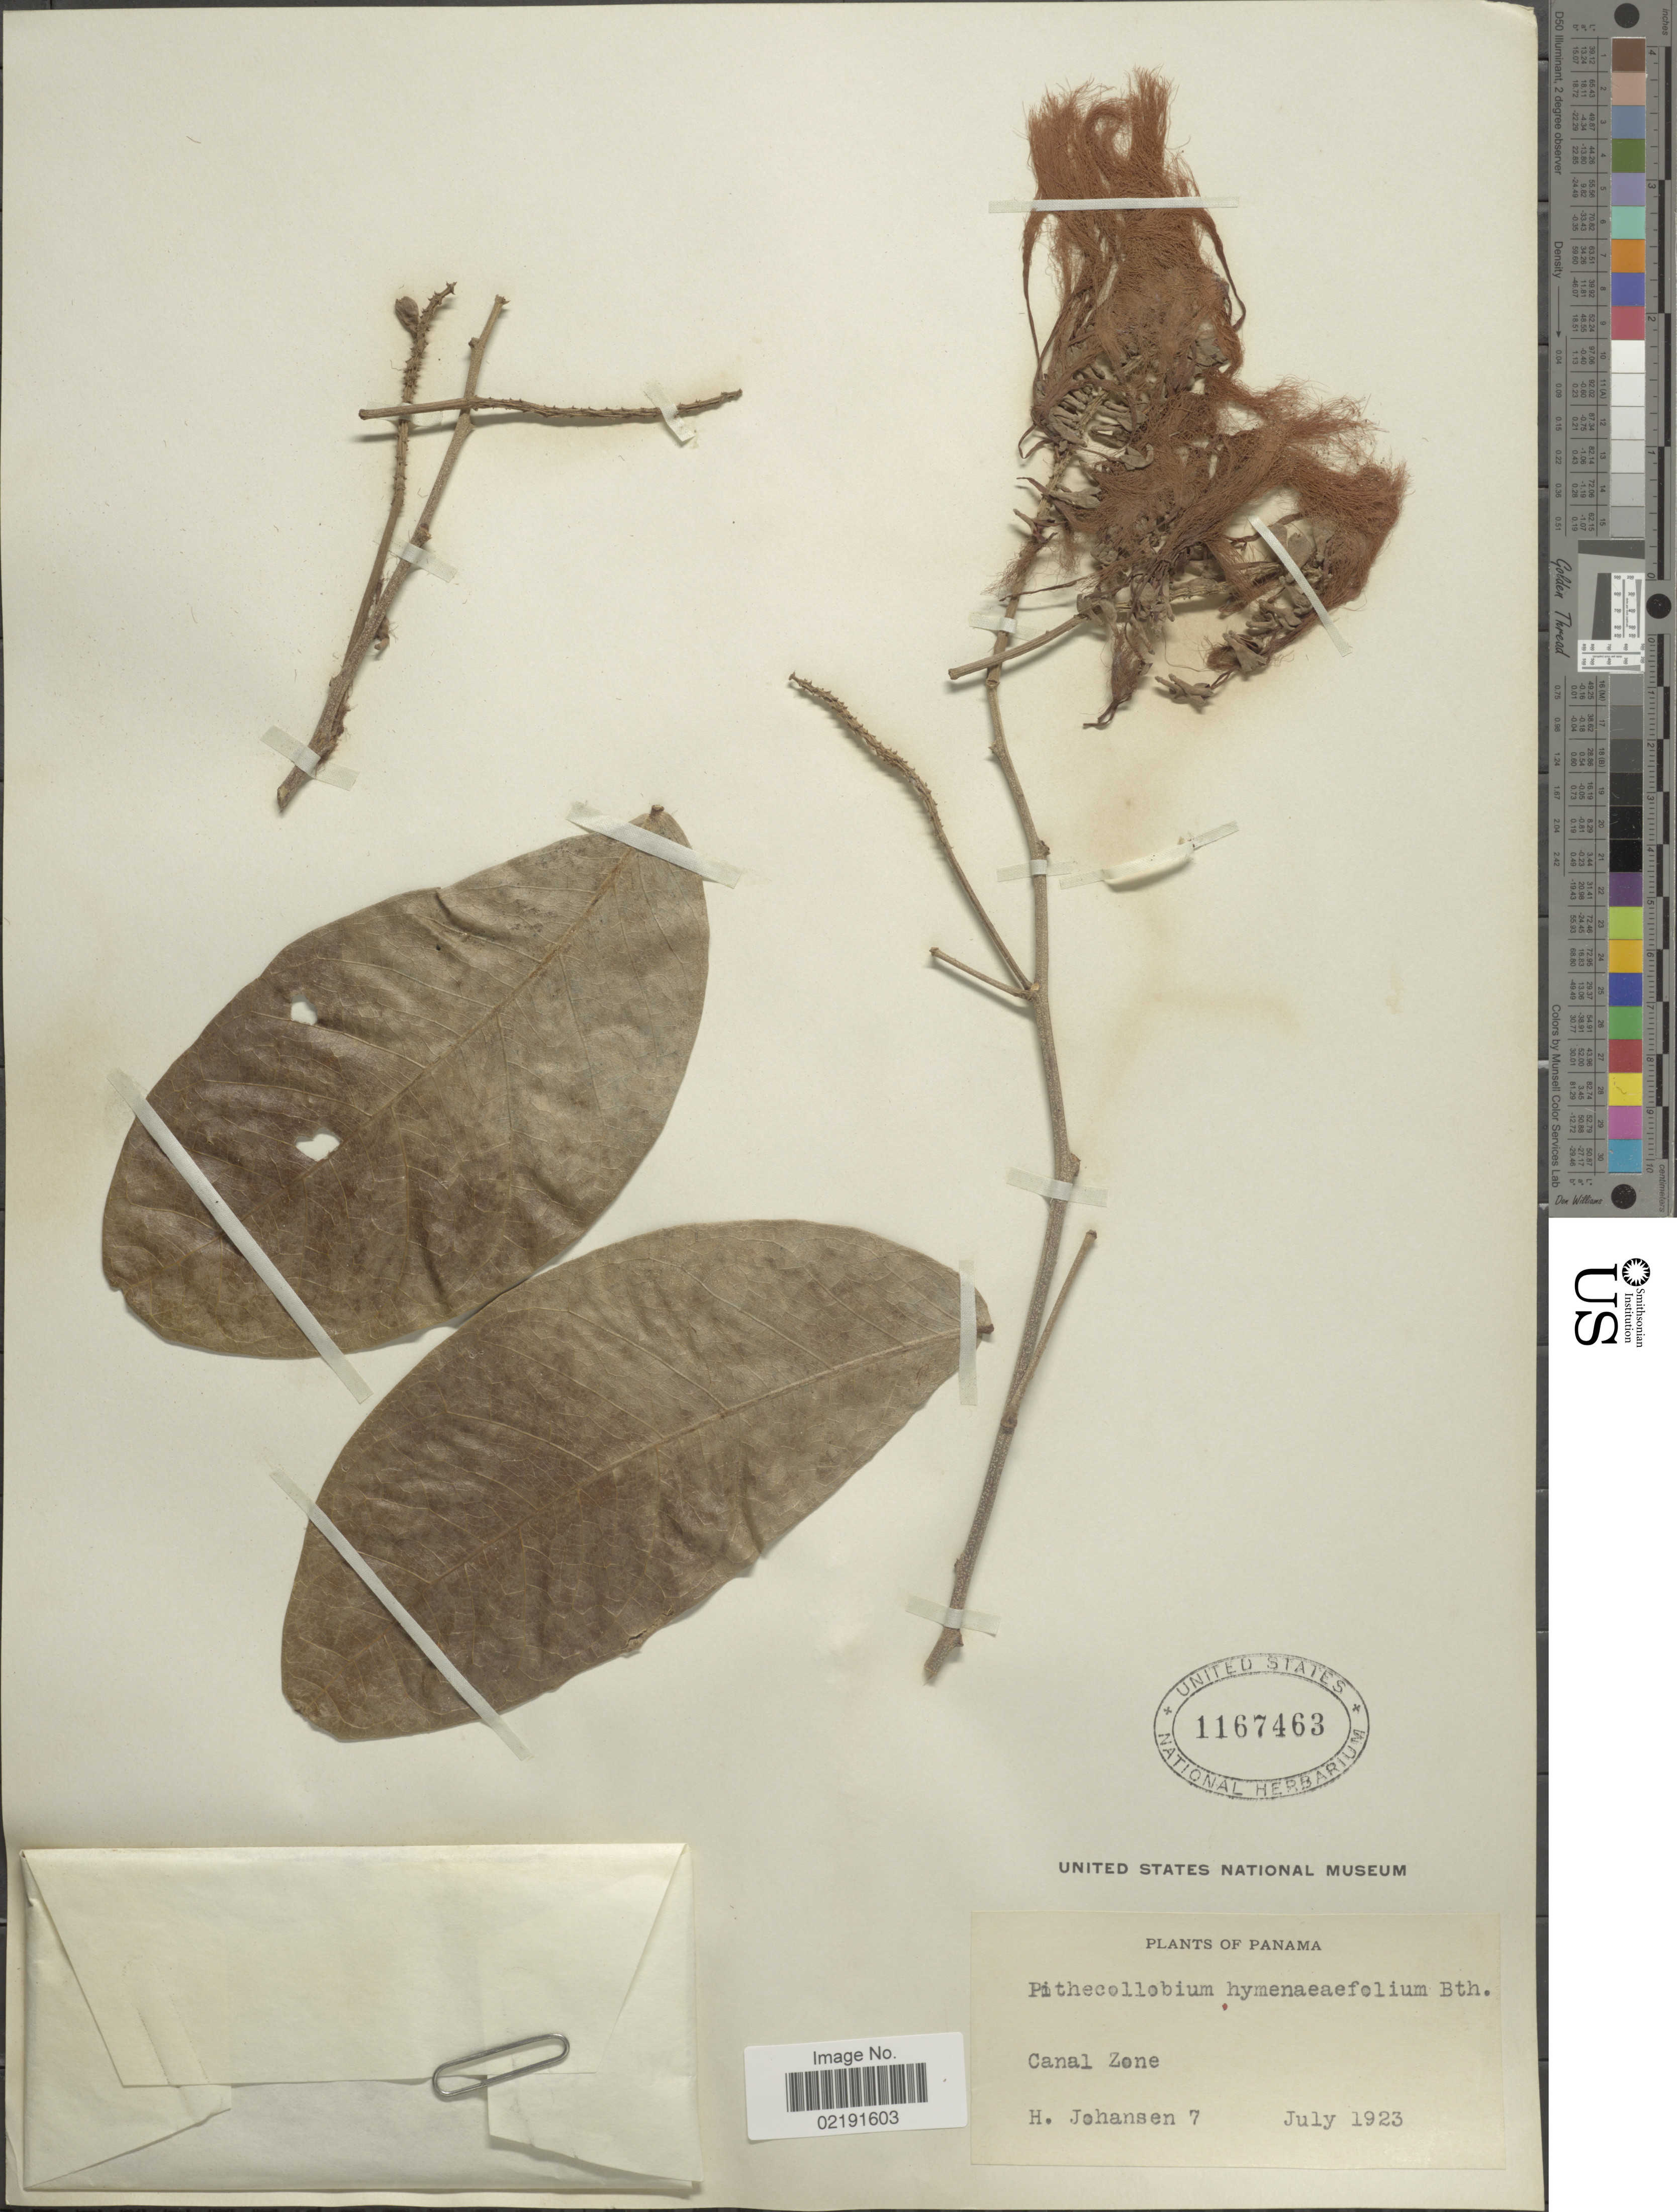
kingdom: Plantae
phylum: Tracheophyta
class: Magnoliopsida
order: Fabales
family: Fabaceae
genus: Pithecellobium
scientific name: Pithecellobium hymenaeifolium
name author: (Humb. & Bonpl. ex Willd.) Benth.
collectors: H. Johansen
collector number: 7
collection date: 1923-07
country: Panama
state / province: Colón / Panamá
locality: Canal Zone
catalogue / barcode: US 1167463